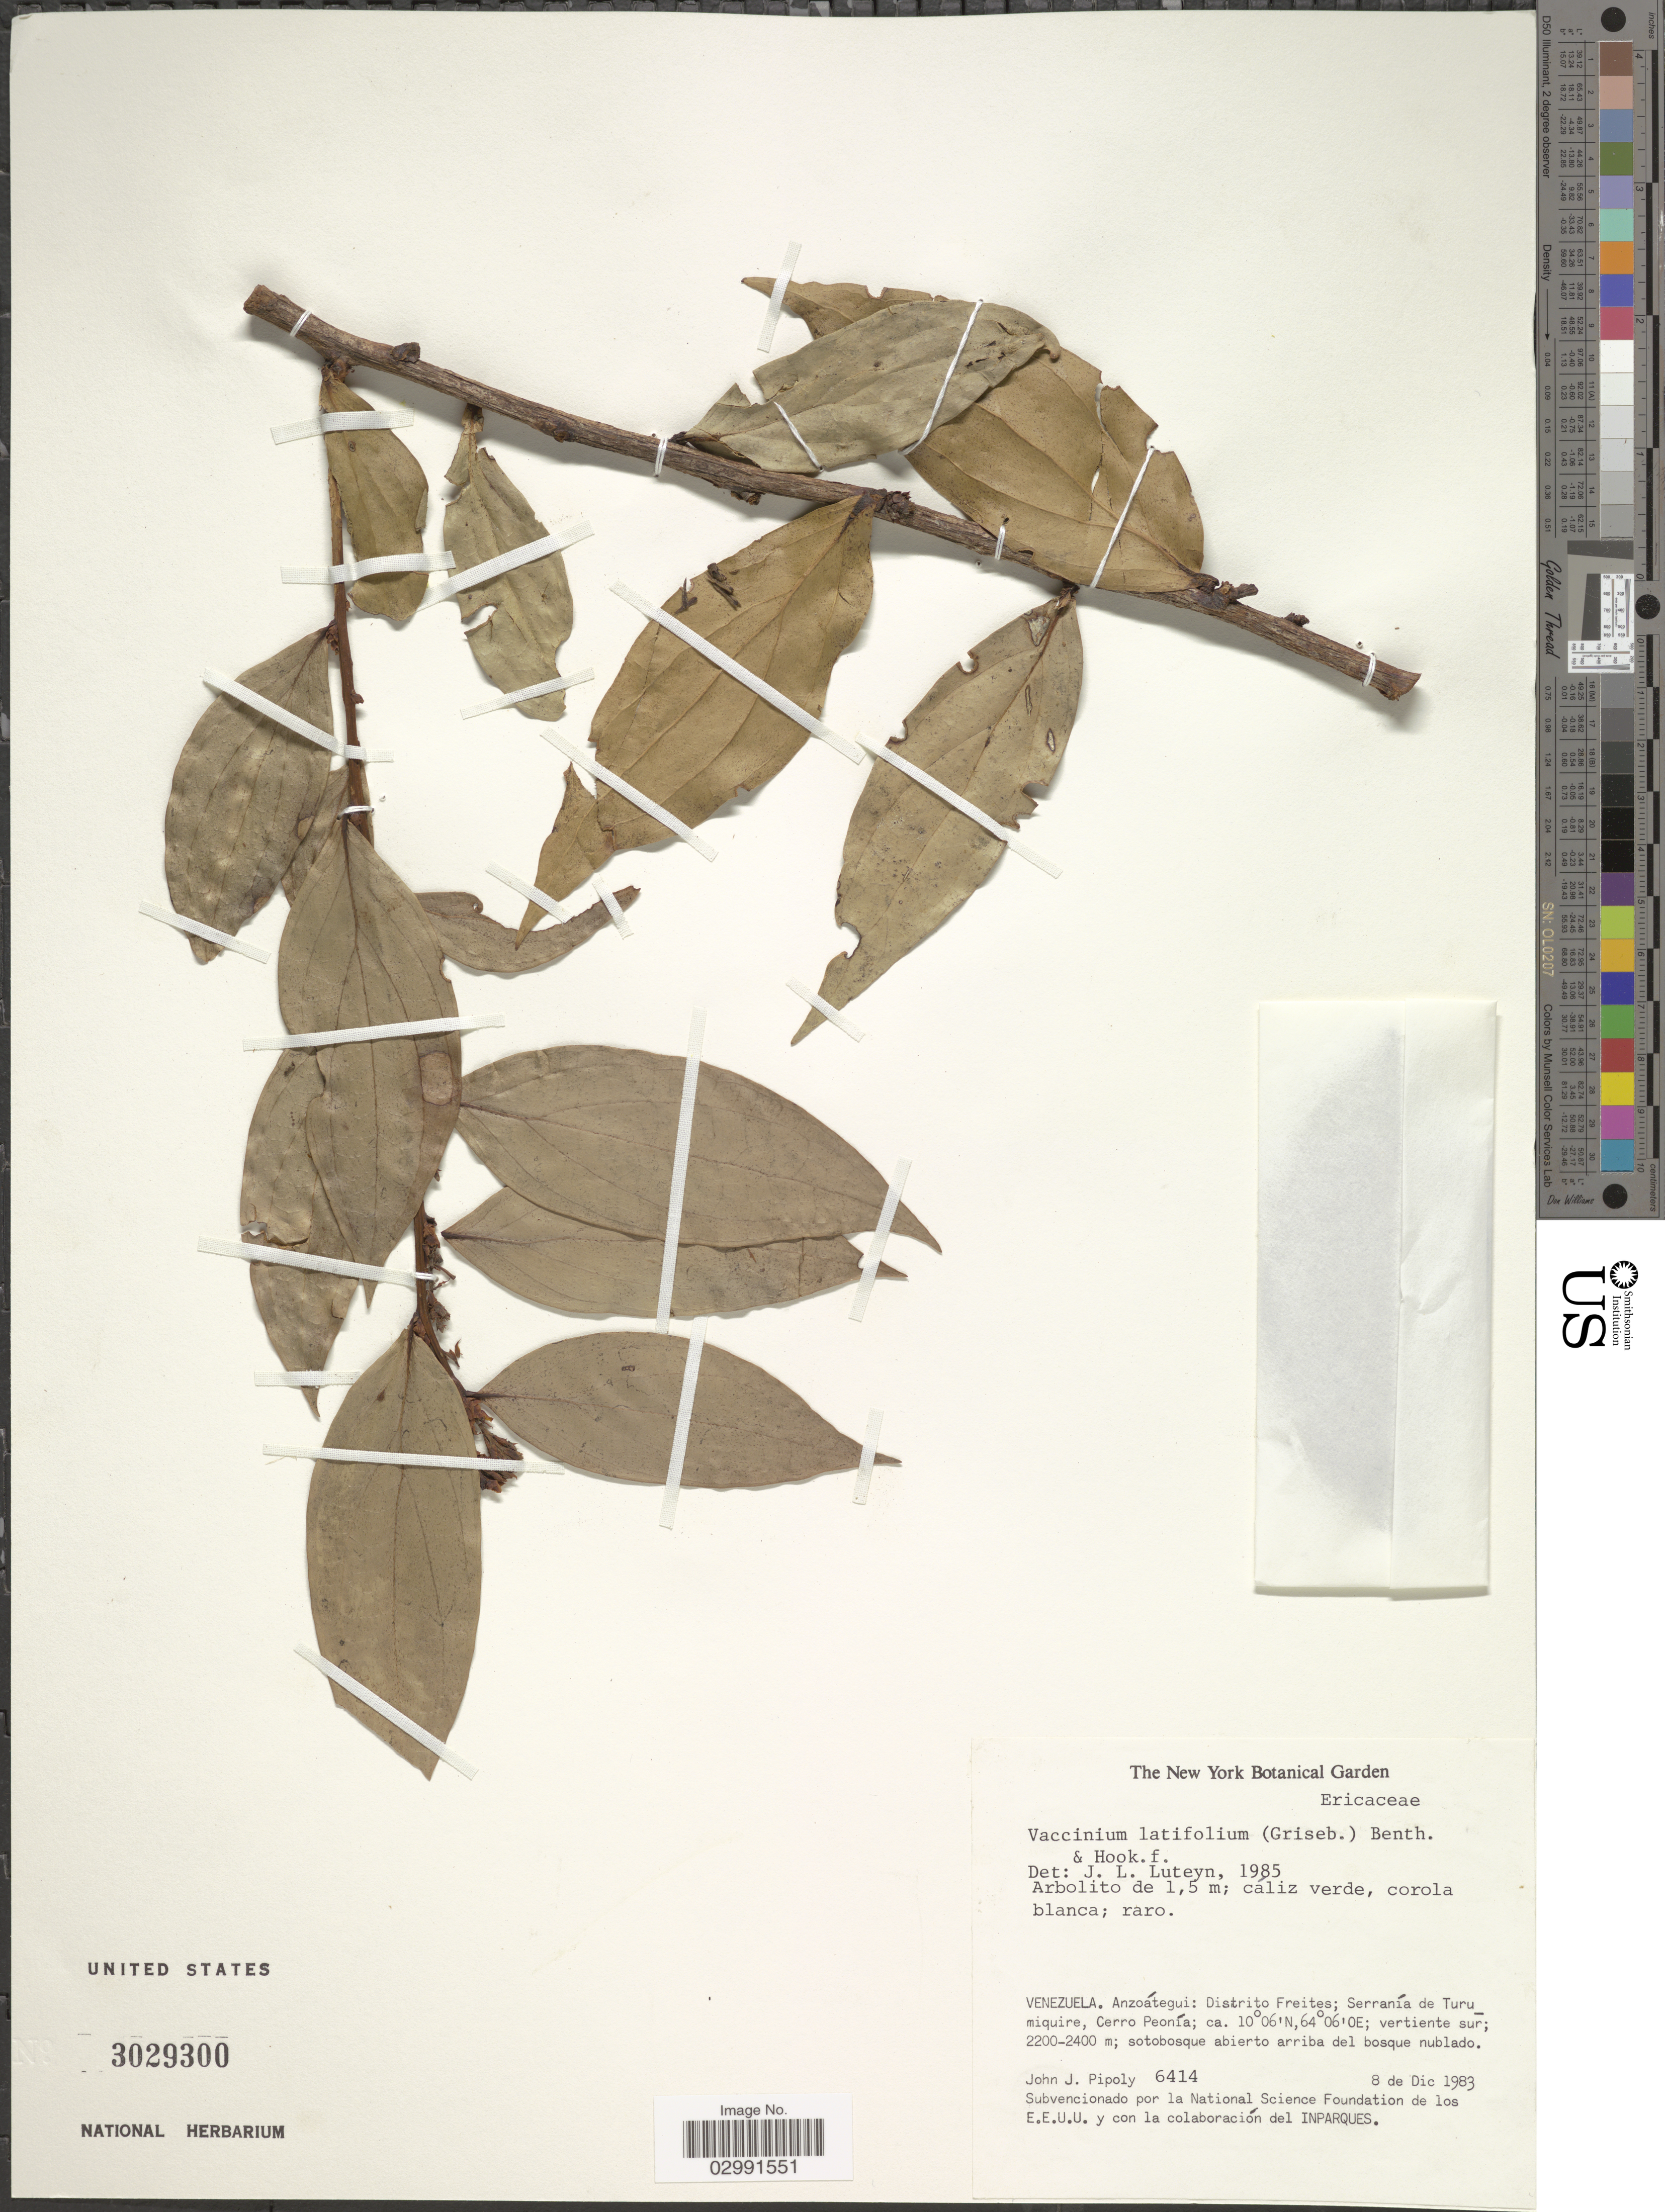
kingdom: Plantae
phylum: Tracheophyta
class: Magnoliopsida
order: Ericales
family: Ericaceae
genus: Vaccinium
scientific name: Vaccinium latifolium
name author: Benth. & Hook. f.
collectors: J. J. Pipoly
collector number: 6414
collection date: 1983-12-08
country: Venezuela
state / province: Anzoategui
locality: Distrito Freites; Serranía de Turumiquire, Cerro Peonía; vertiente sur.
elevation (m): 2200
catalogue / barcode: US 3029300